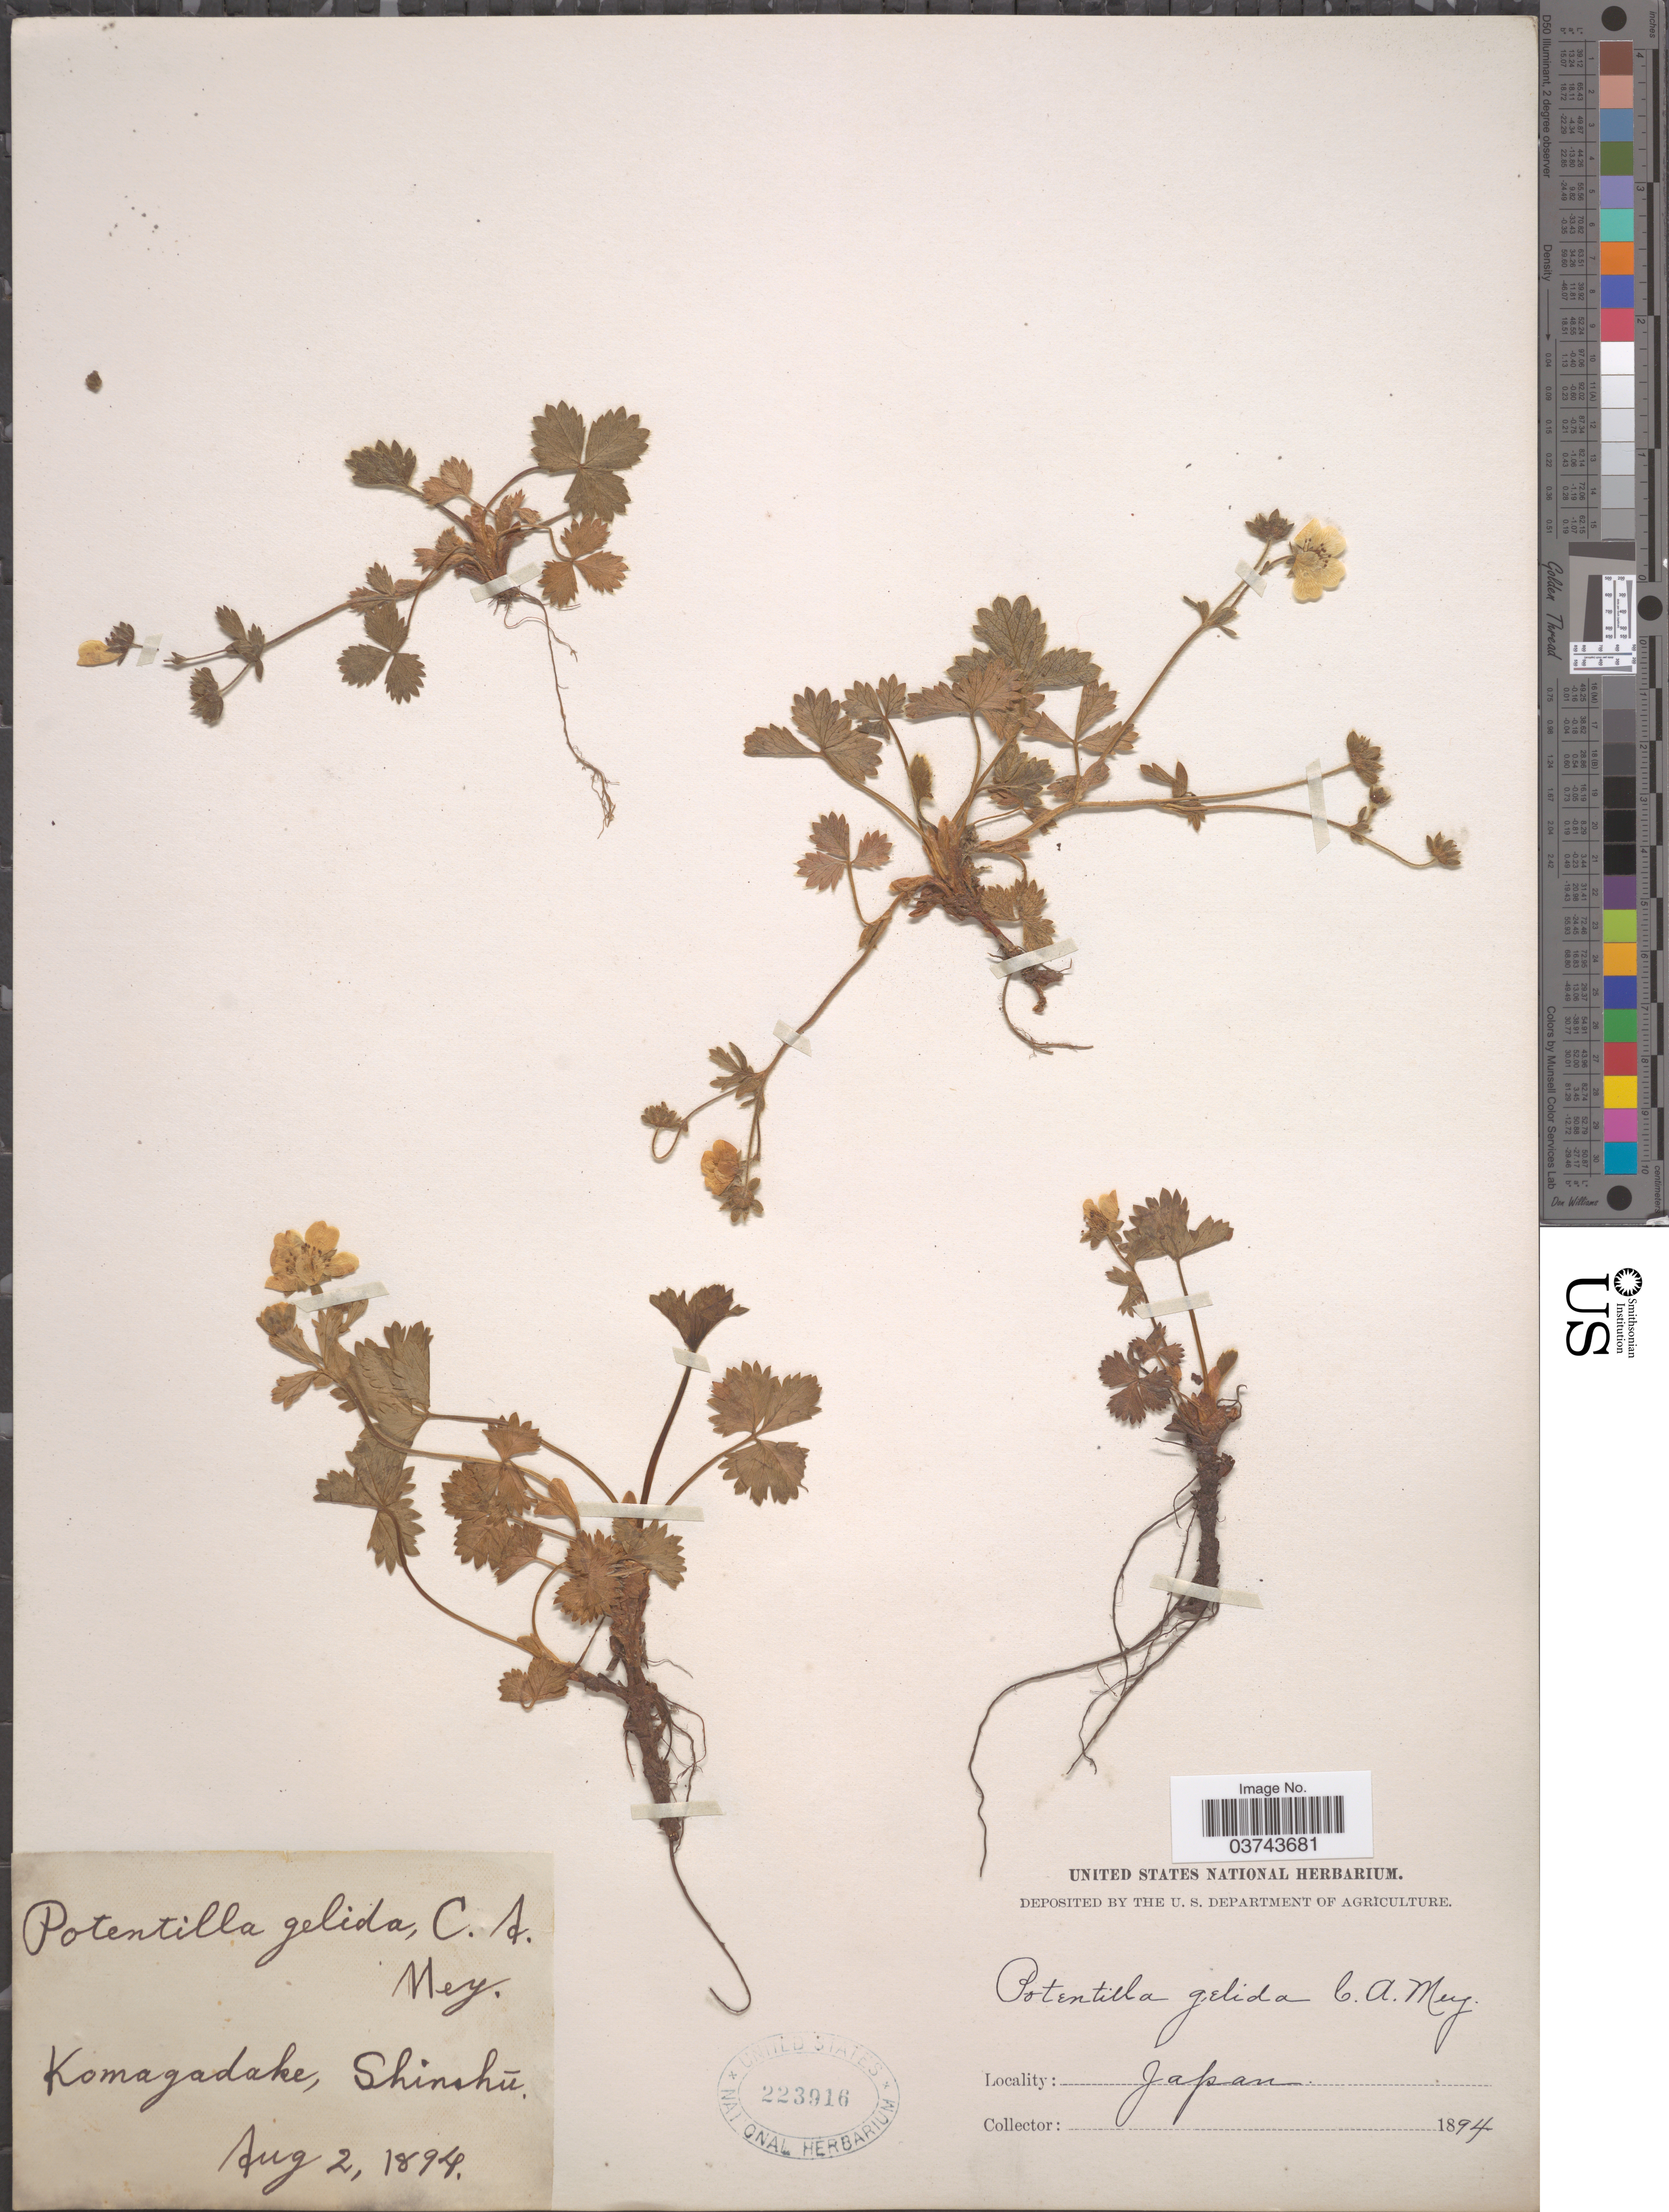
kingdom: Plantae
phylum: Tracheophyta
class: Magnoliopsida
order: Rosales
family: Rosaceae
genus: Potentilla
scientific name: Potentilla gelida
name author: C.A. Mey.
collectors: ex herb. United States National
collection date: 1894-08-02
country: Japan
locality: Komagadake, Shinshū.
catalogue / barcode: US 223916